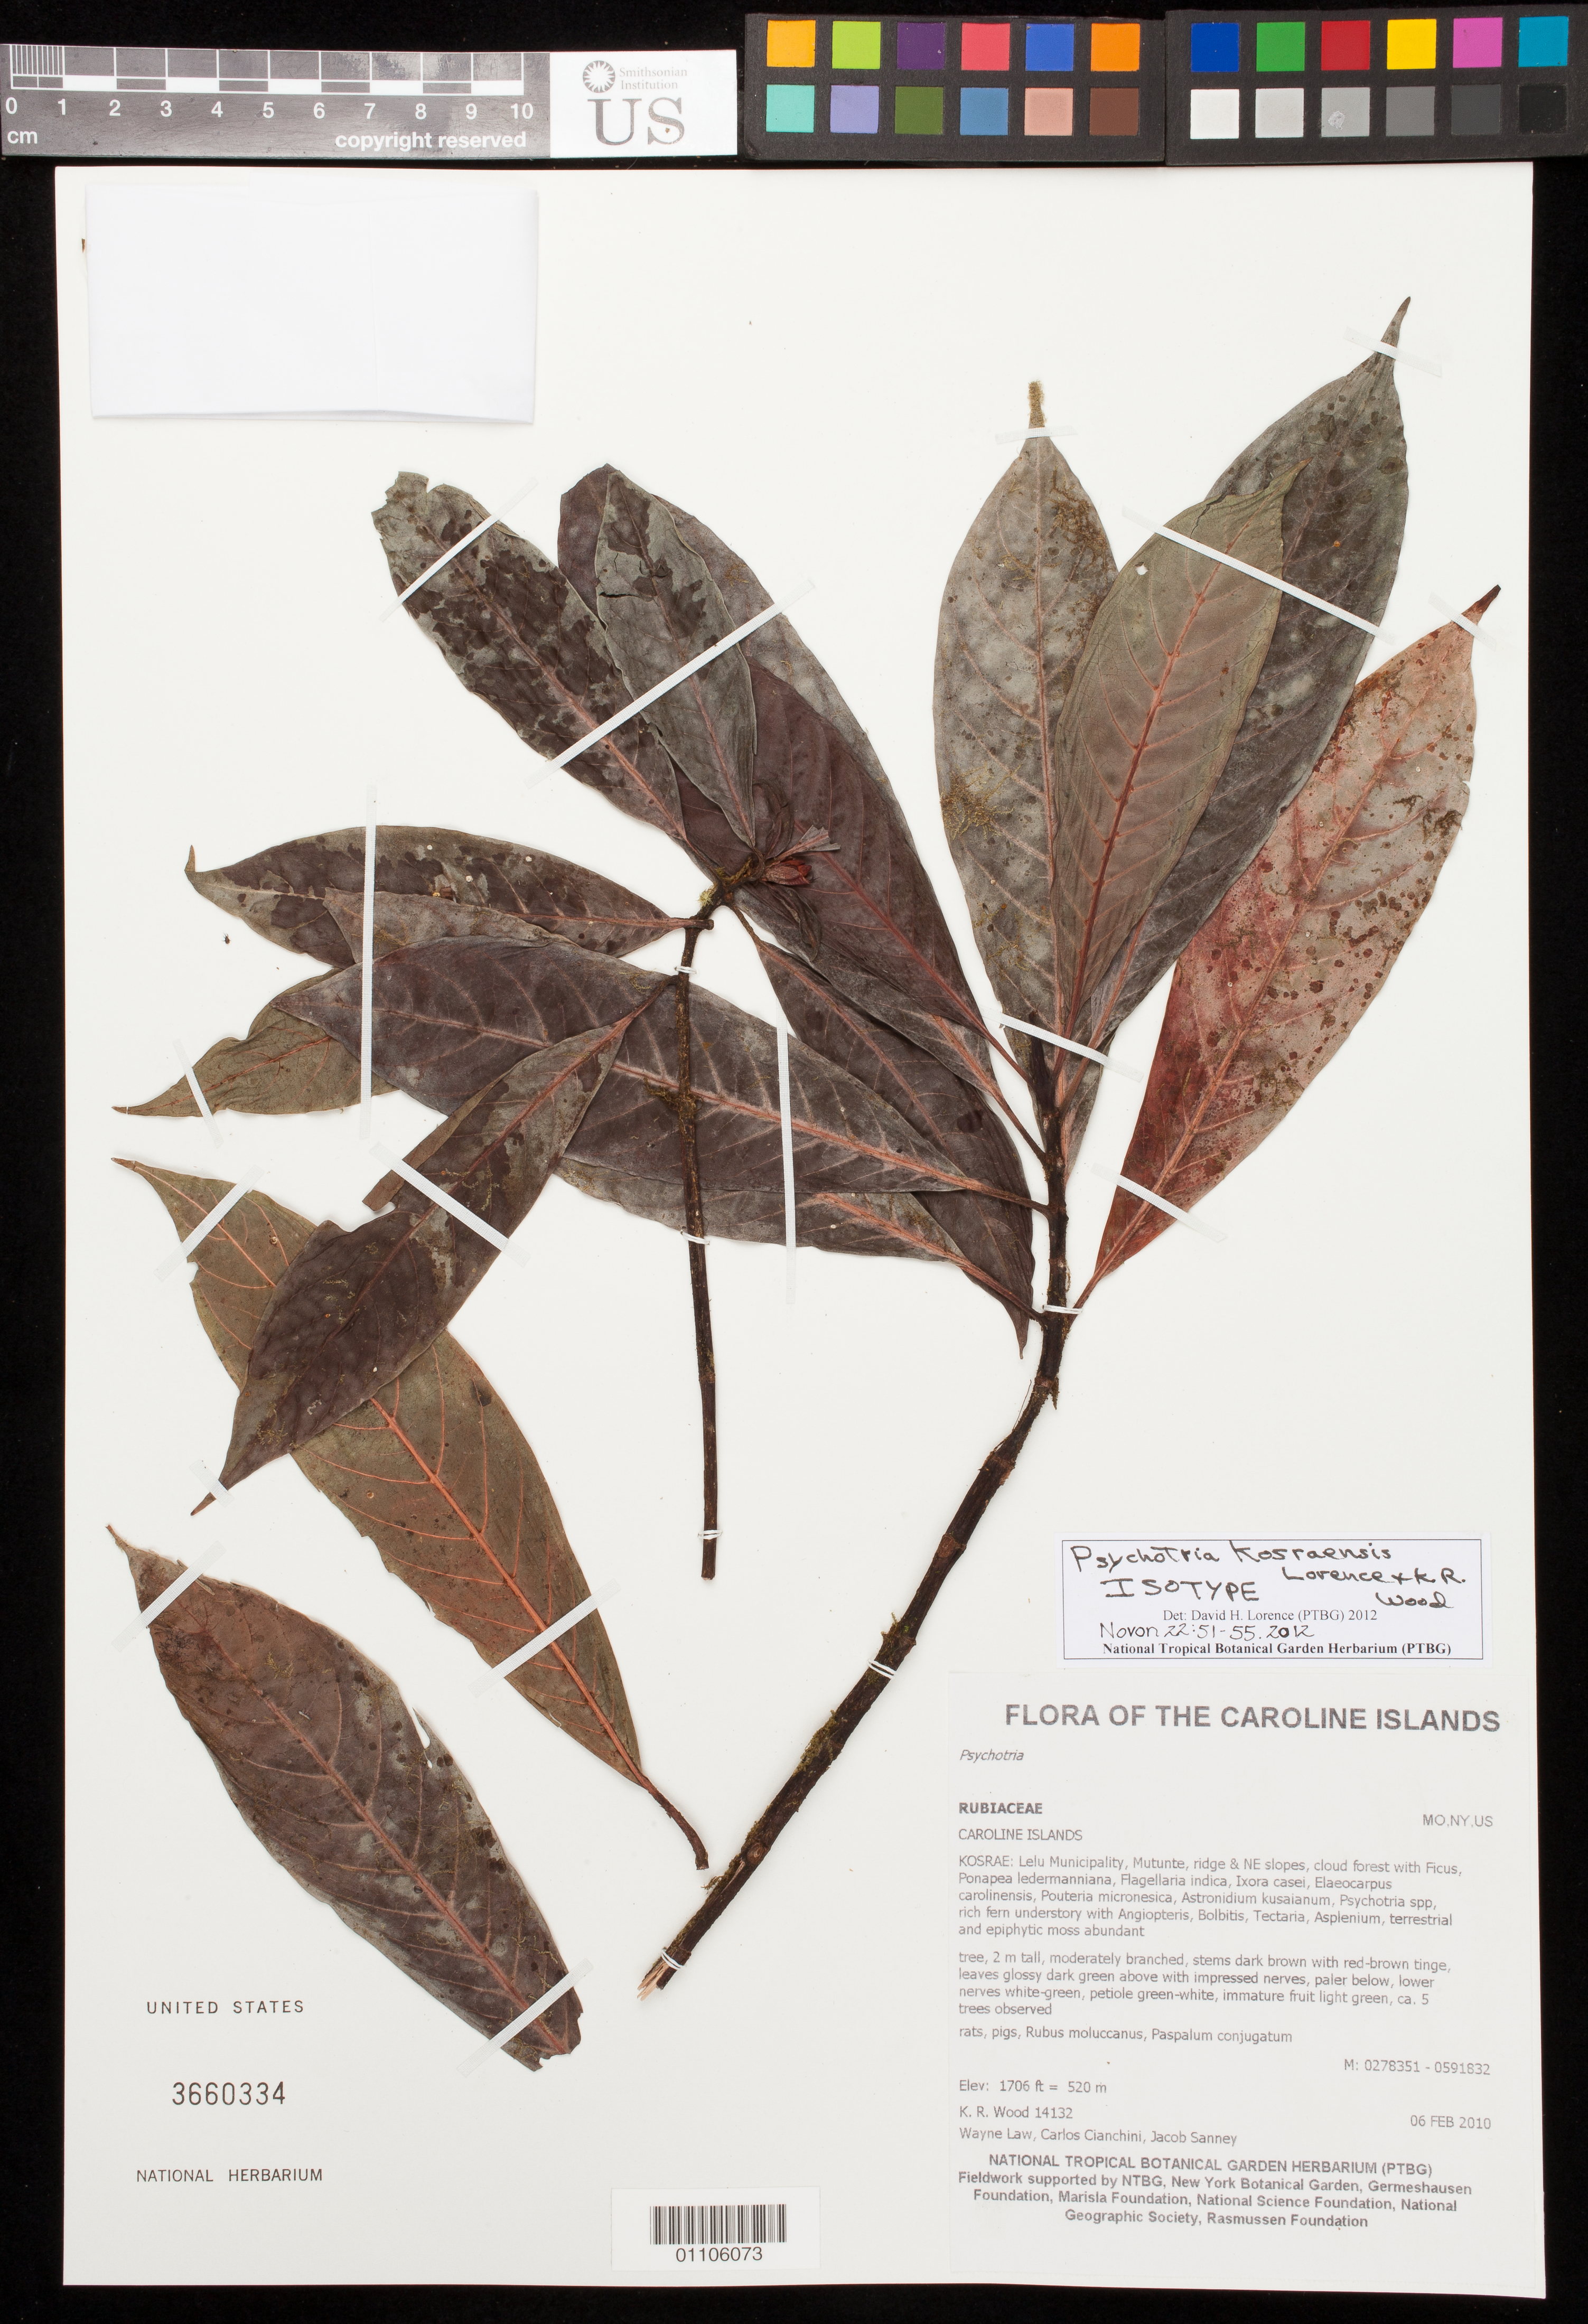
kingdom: Plantae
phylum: Tracheophyta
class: Magnoliopsida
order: Gentianales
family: Rubiaceae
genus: Psychotria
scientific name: Psychotria kosraensis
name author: Lorence & K.R. Wood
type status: Isotype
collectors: K. R. Wood, W. Law, C. Cianchini & J. Sanney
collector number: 14132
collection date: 2010-02-06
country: Micronesia, Federated States of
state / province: Kosrae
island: Kosrae [Kusaie]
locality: Kosrae: Lelu Municipality. Mutunte, ridge & NE slopes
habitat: Cloud forest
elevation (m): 520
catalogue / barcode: US 3660334